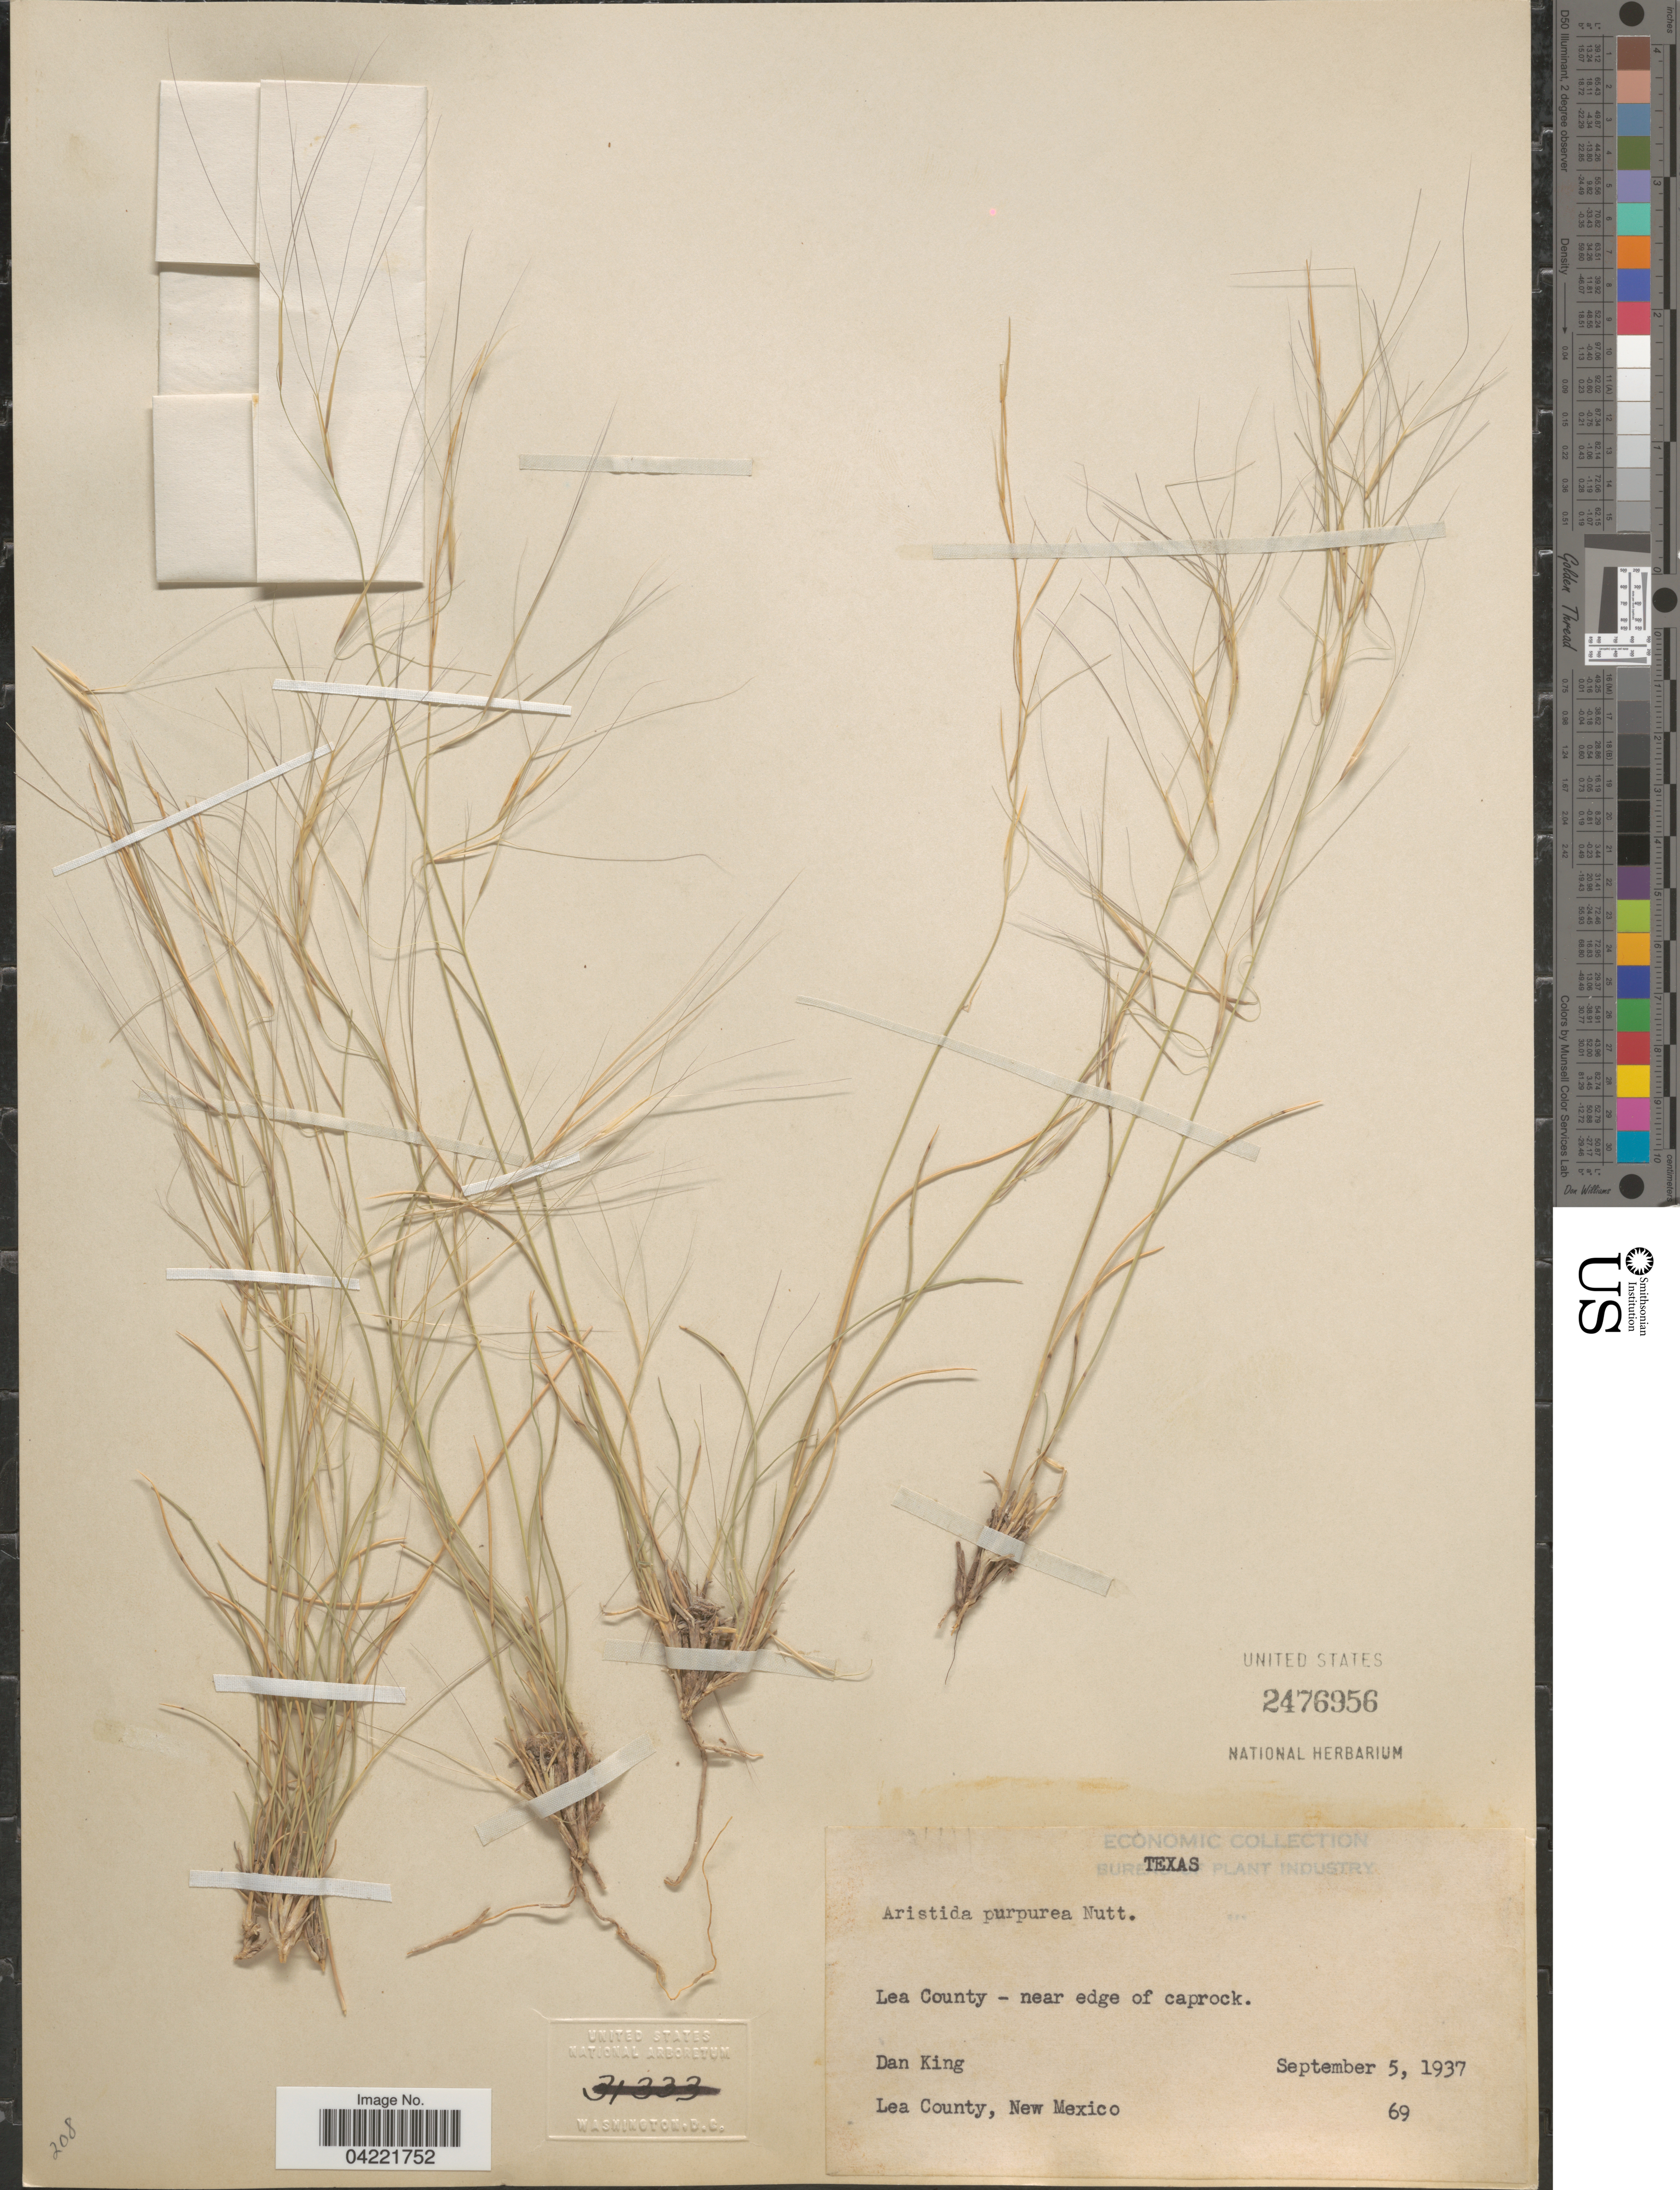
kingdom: Plantae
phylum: Tracheophyta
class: Liliopsida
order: Poales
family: Poaceae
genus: Aristida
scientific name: Aristida purpurea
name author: Nutt.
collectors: D. King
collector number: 69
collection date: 1937-09-05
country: United States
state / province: New Mexico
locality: Lea County - near edge of caprock.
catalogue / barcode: US 2476956